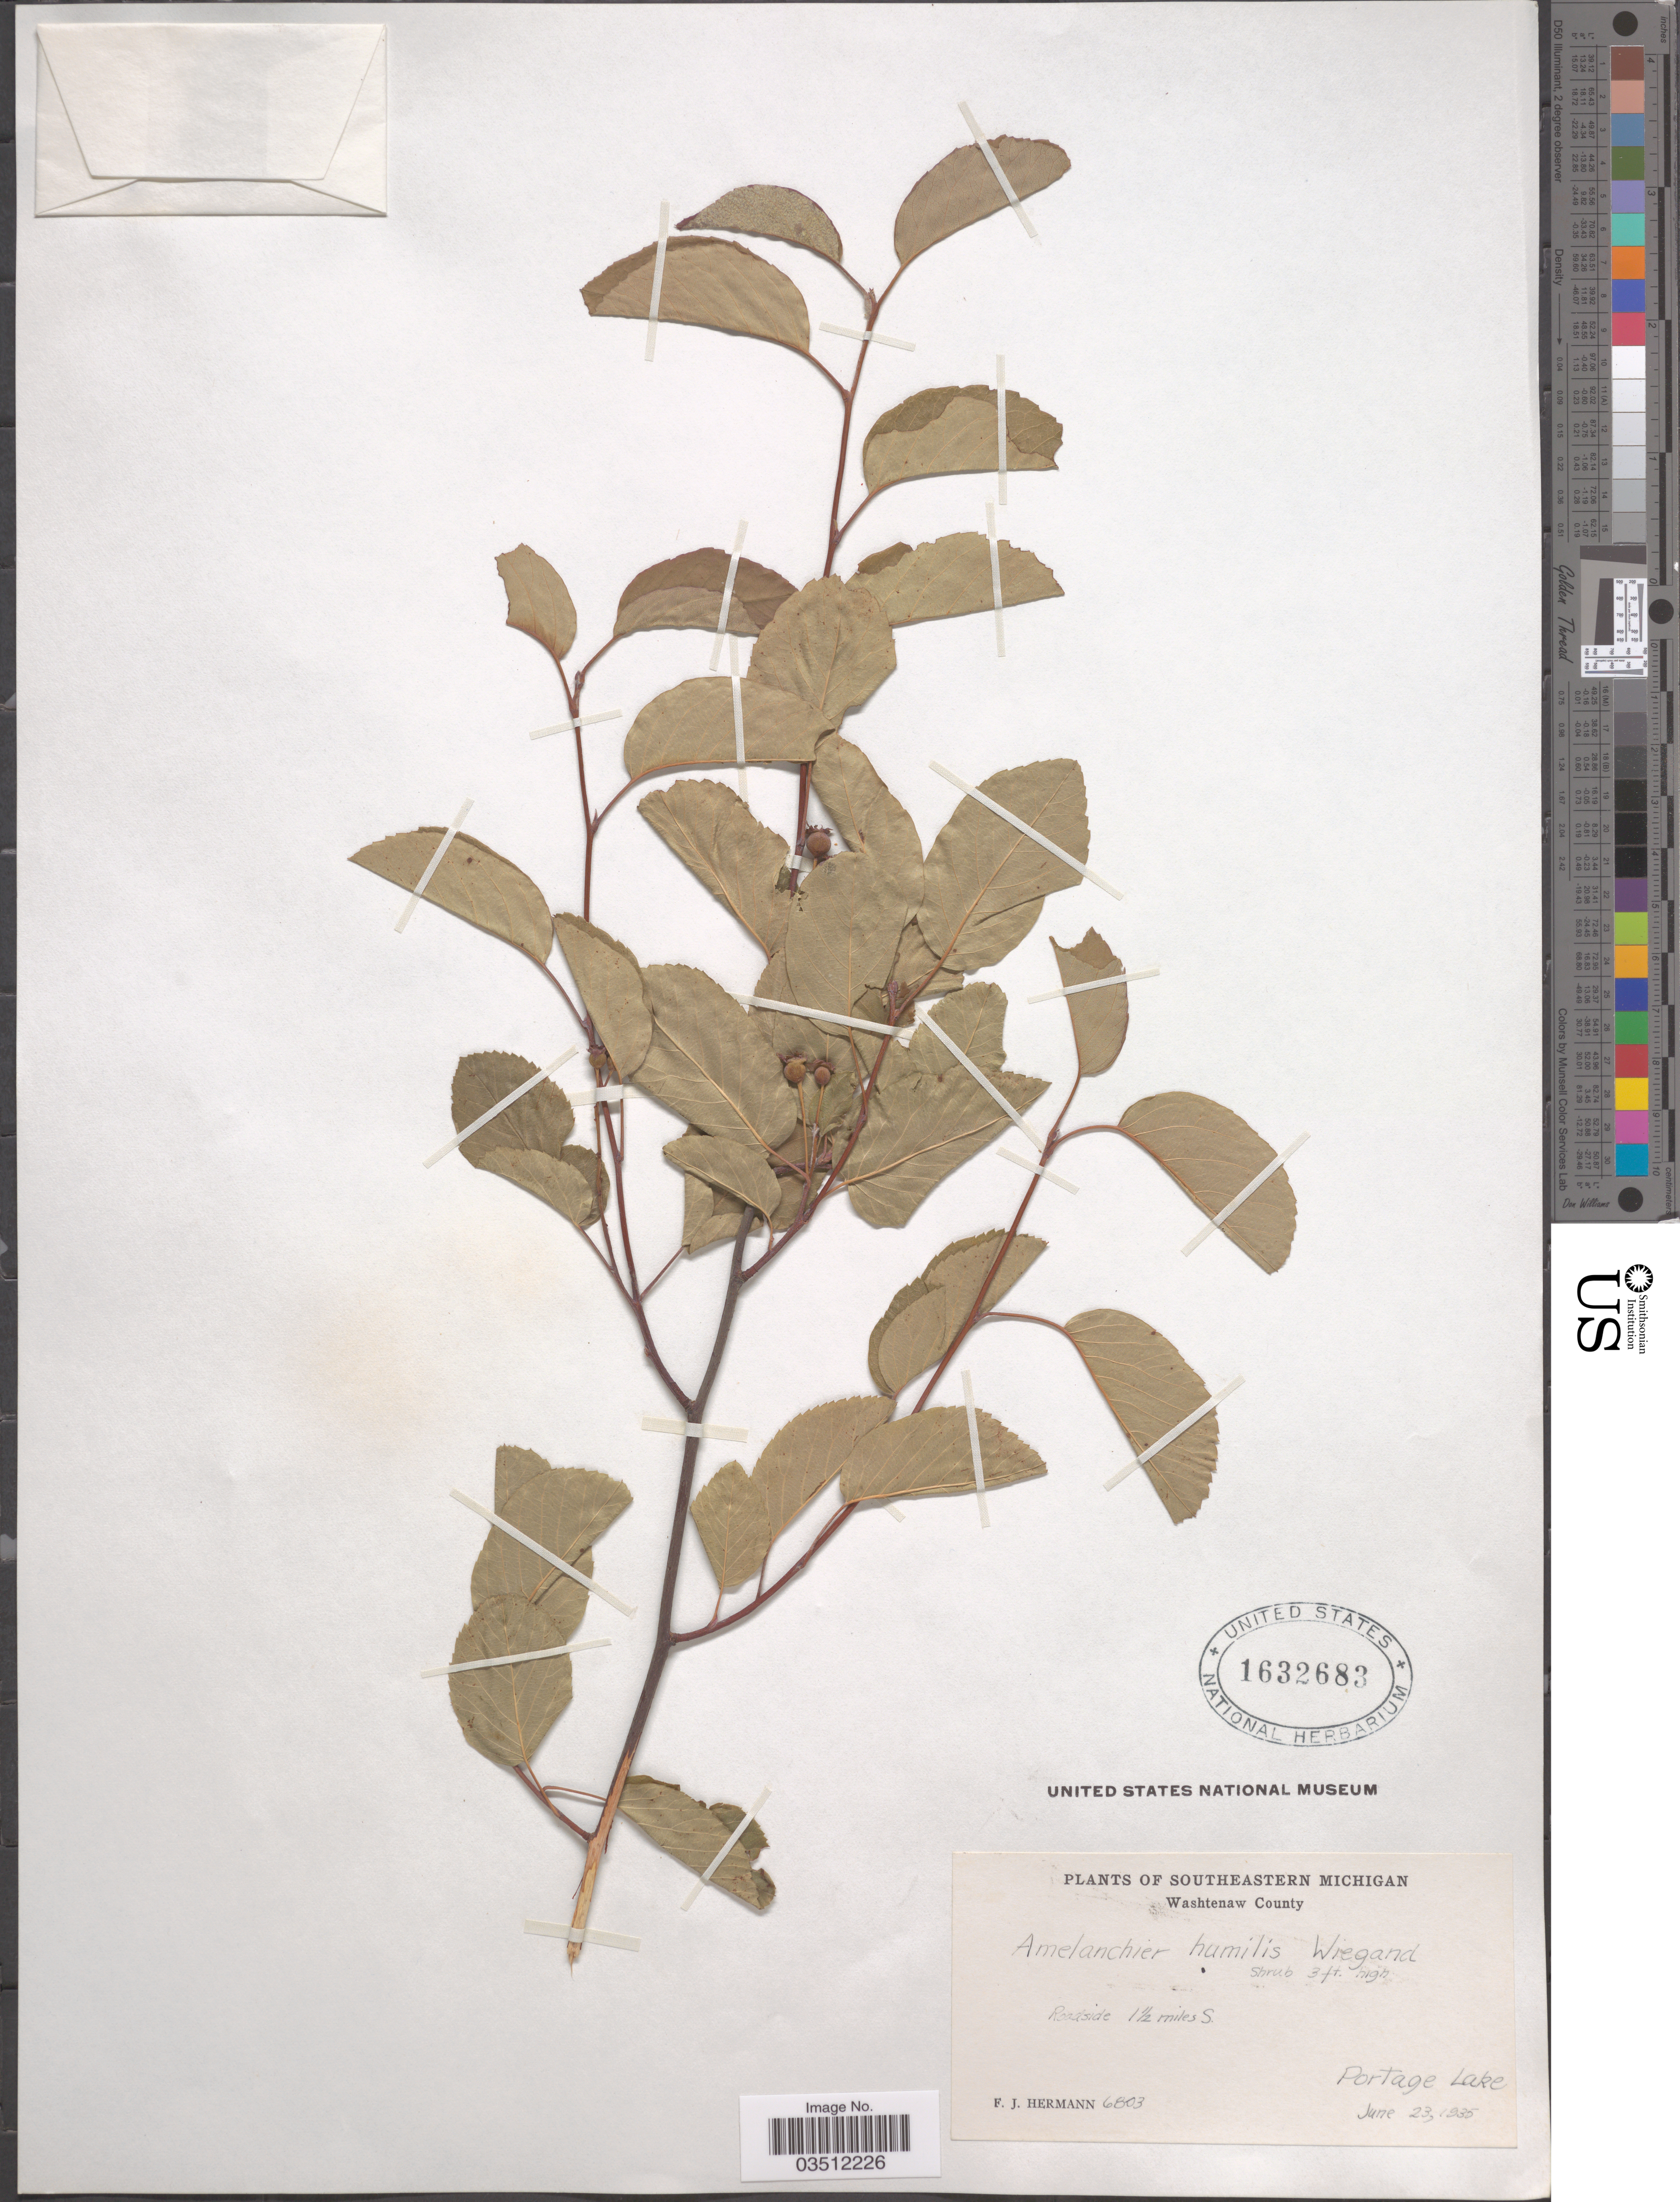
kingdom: Plantae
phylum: Tracheophyta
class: Magnoliopsida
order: Rosales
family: Rosaceae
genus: Amelanchier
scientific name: Amelanchier humilis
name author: Wiegand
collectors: F. J. Hermann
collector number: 6803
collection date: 1935-06-23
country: United States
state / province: Michigan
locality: Southeastern Michigan. Washtenaw County. Roadside 1½ miles S. Portage Lake.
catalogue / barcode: US 1632683